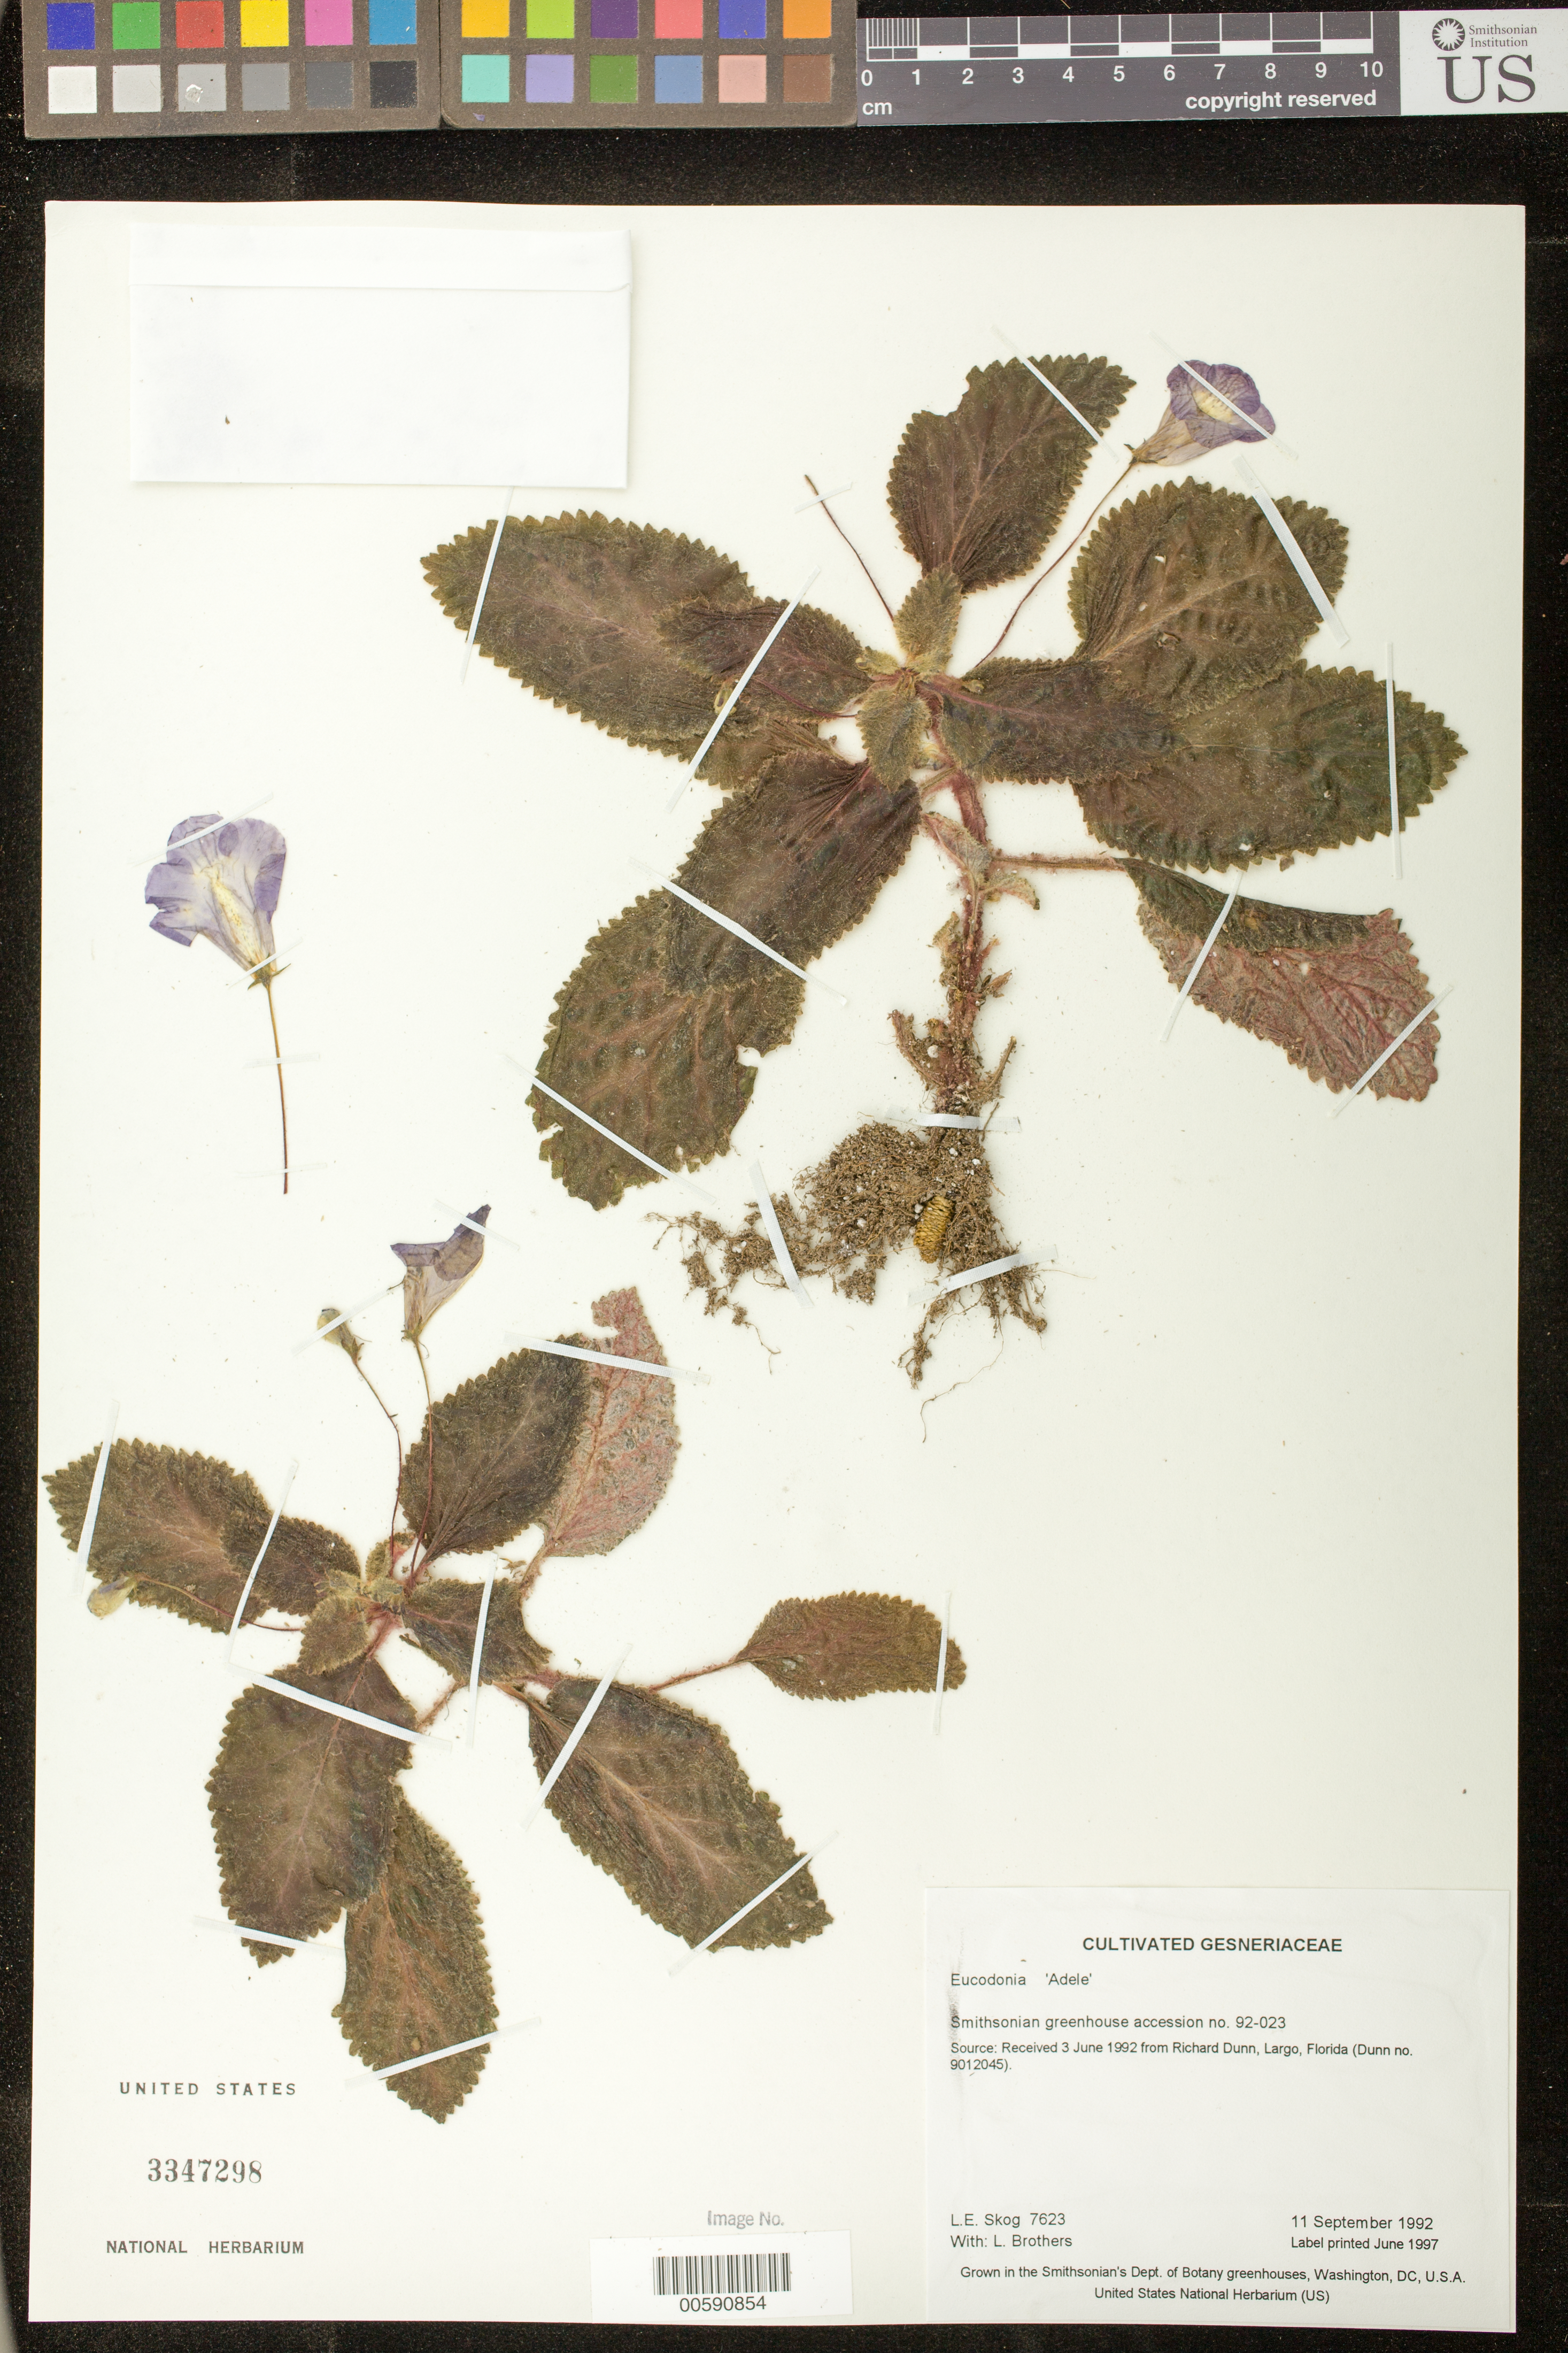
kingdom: Plantae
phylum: Tracheophyta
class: Magnoliopsida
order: Lamiales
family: Gesneriaceae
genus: Eucodonia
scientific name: Eucodonia verticillata 'Frances' x E. ehrenbergii Hanst. 'Adele'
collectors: L. E. Skog & L. Brothers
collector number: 7623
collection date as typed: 11 Sep 1992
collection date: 1992-09-11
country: United States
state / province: District of Columbia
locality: Grown in the Smithsonian's Dept. of Botany greenhouses, Washington, DC, U.S.A.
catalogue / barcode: US 3347298